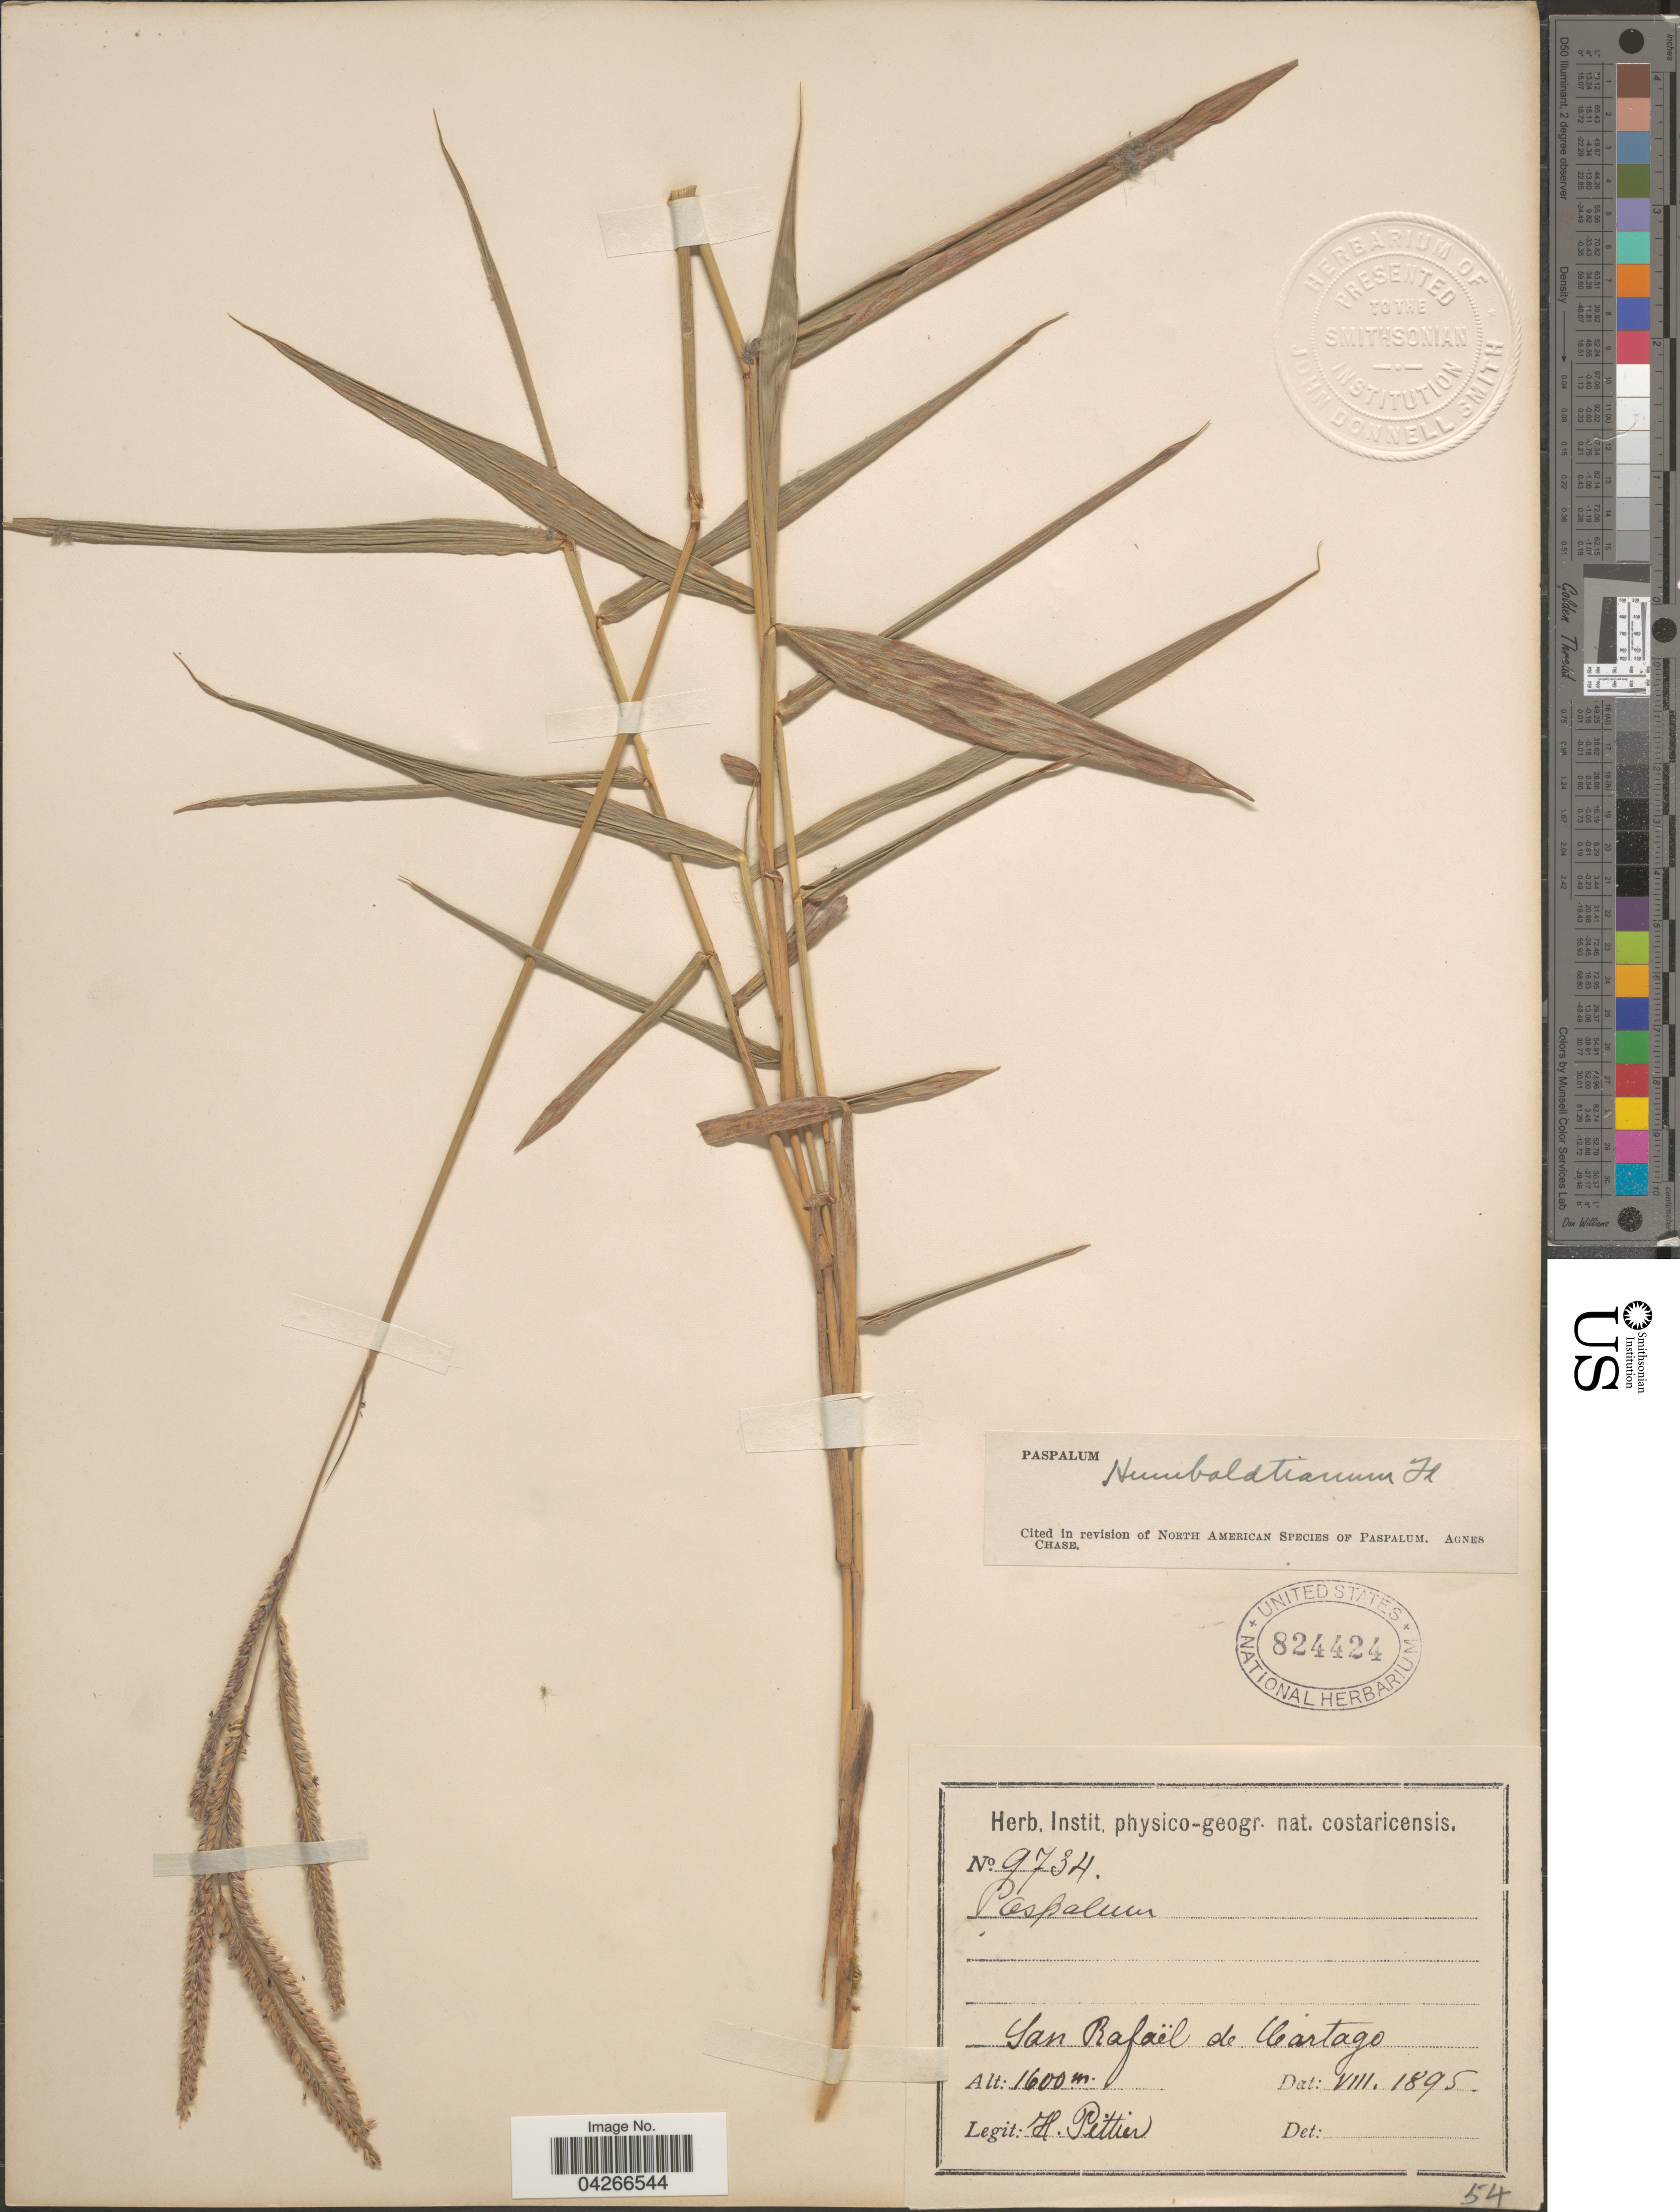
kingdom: Plantae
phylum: Tracheophyta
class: Liliopsida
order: Poales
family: Poaceae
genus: Paspalum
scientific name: Paspalum humboldtianum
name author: Flüggé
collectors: H. F. Pittier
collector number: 9734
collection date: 1895-08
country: Costa Rica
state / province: Cartago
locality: San Rafaël de Cartago.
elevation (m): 1600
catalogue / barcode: US 824424